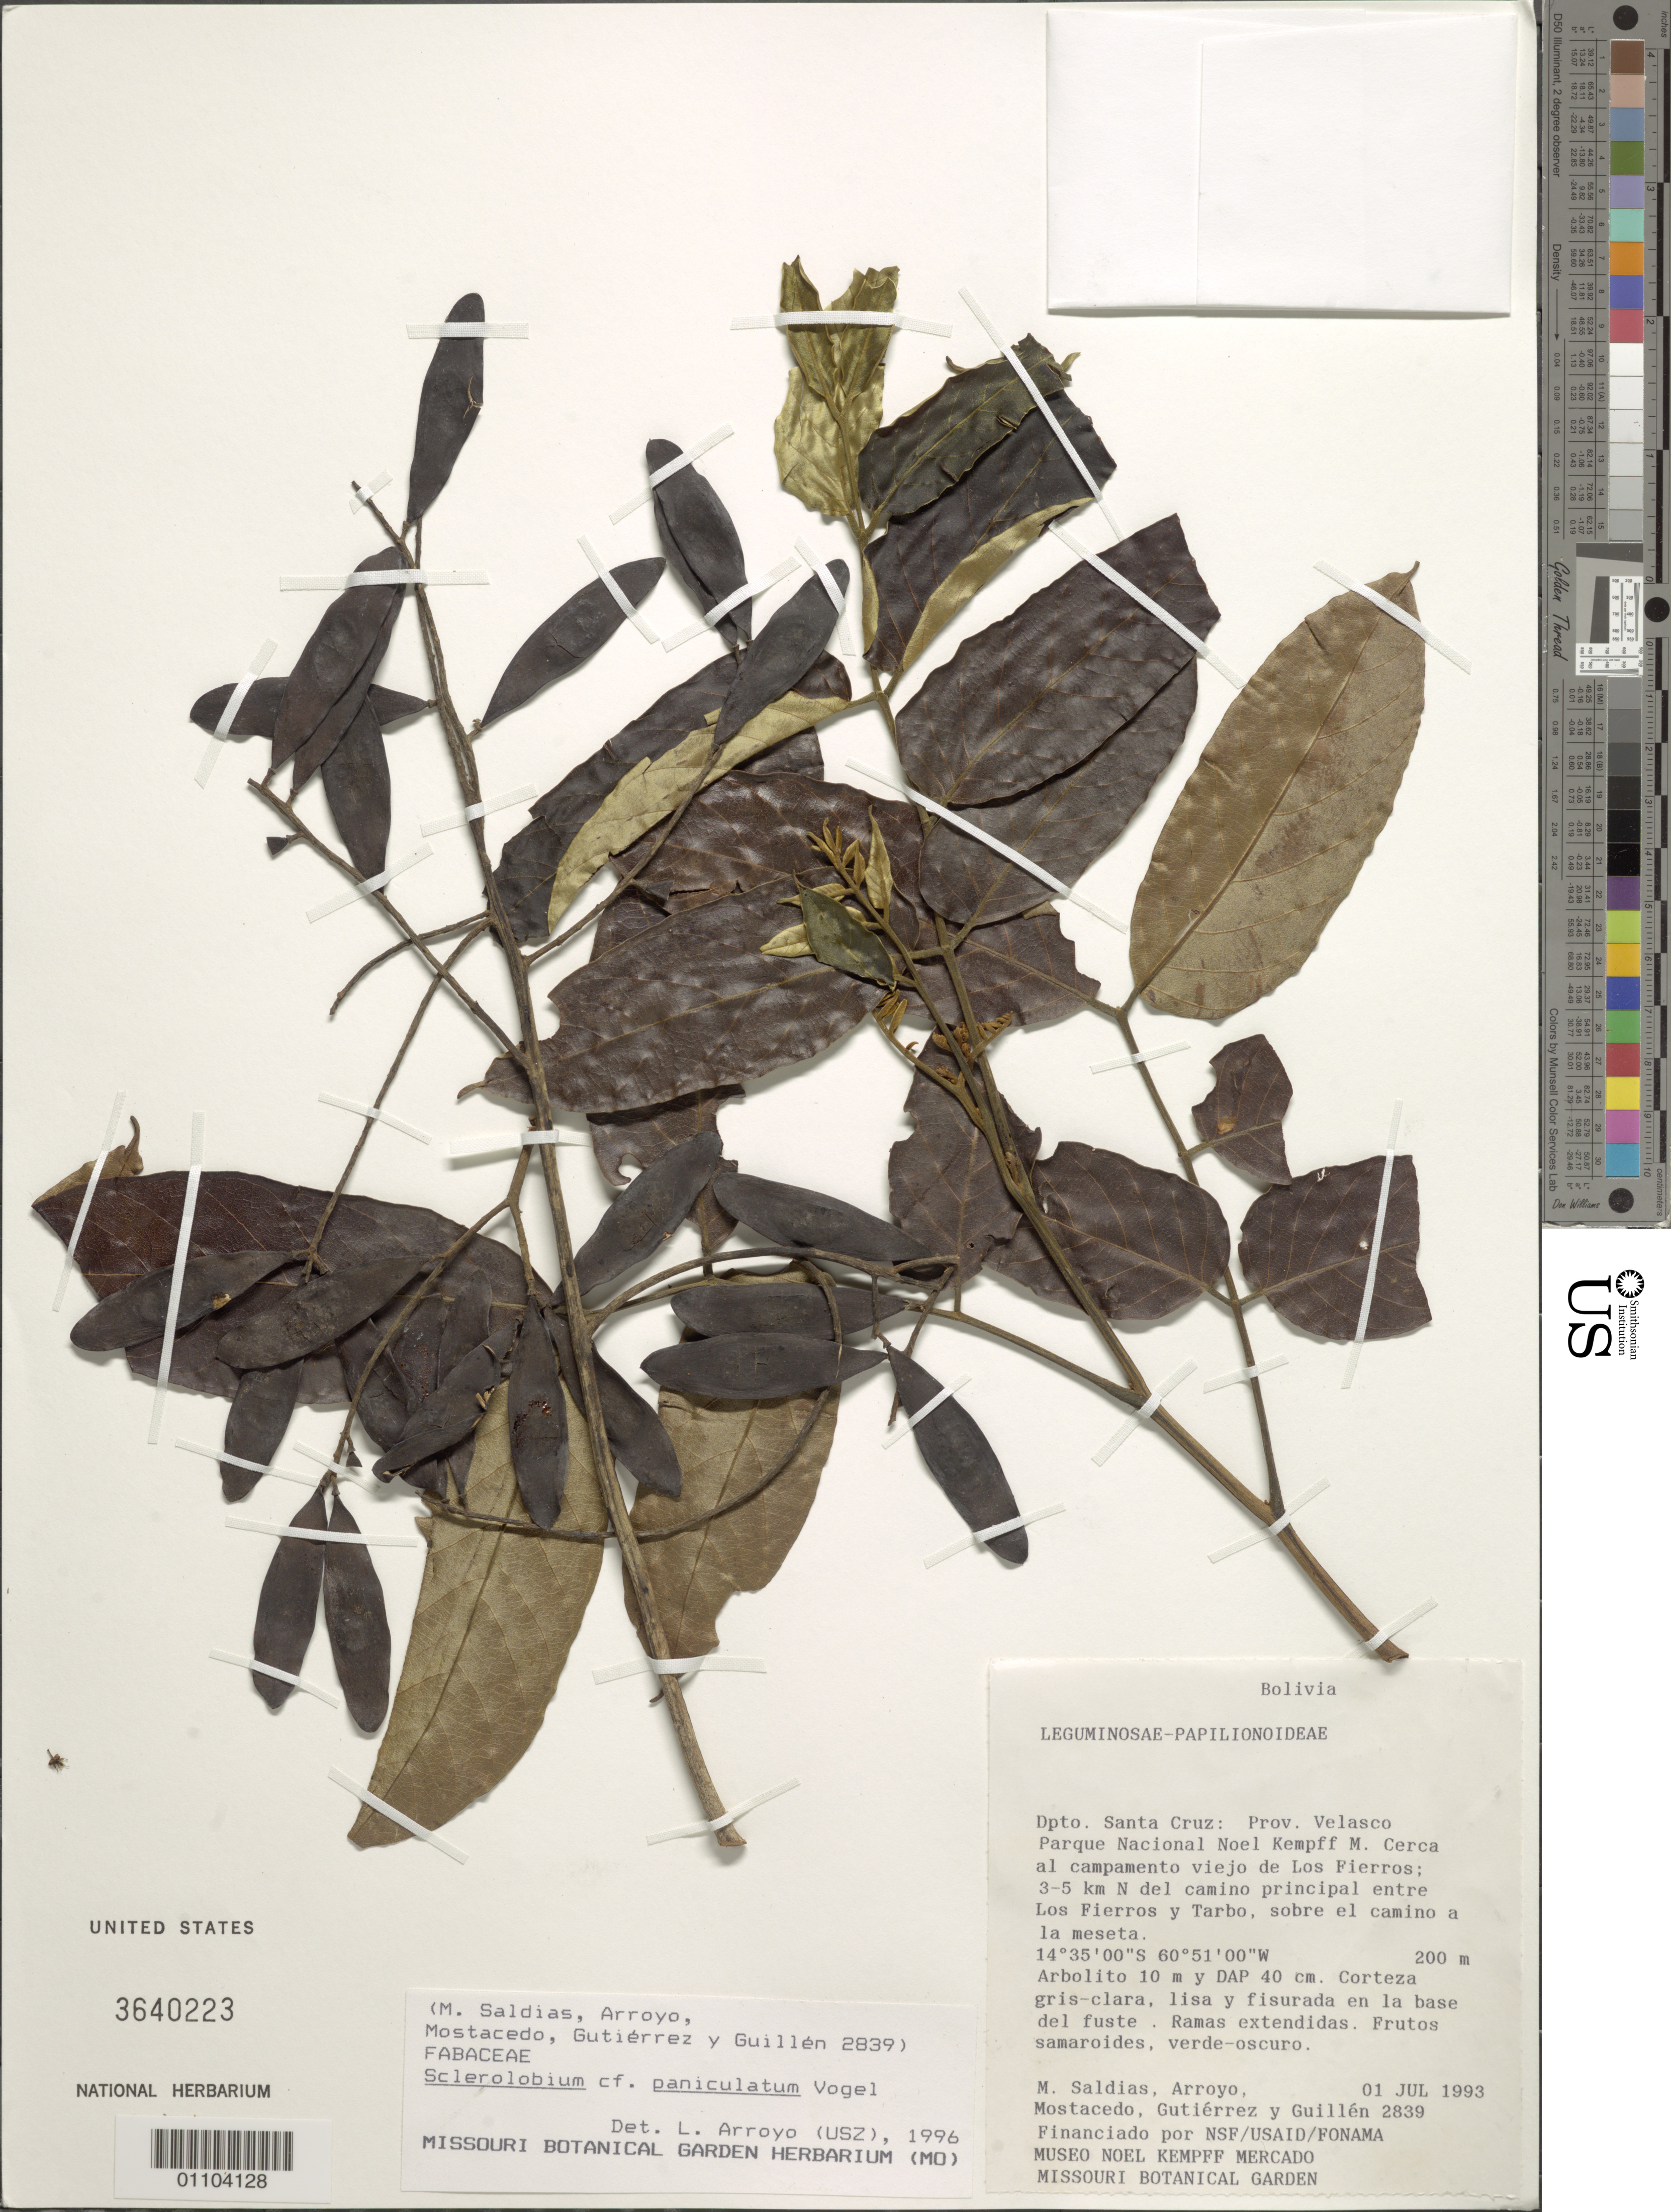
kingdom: Plantae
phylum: Tracheophyta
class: Magnoliopsida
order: Fabales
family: Fabaceae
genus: Tachigali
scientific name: Tachigali vulgaris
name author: L.F. Gomes da Silva & H.C. Lima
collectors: M. Saldias P., Arroyo, --, Mostacedo, --, -. Gutierrez & -- Guillen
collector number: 2839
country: Bolivia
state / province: Santa Cruz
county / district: Velasco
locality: Parque Nacional Noel Kempff M. Cerca al campamento viejo de Los Fierros, N del camino principal between Los Fierros and Tarbo.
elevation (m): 200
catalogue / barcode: US 3640223